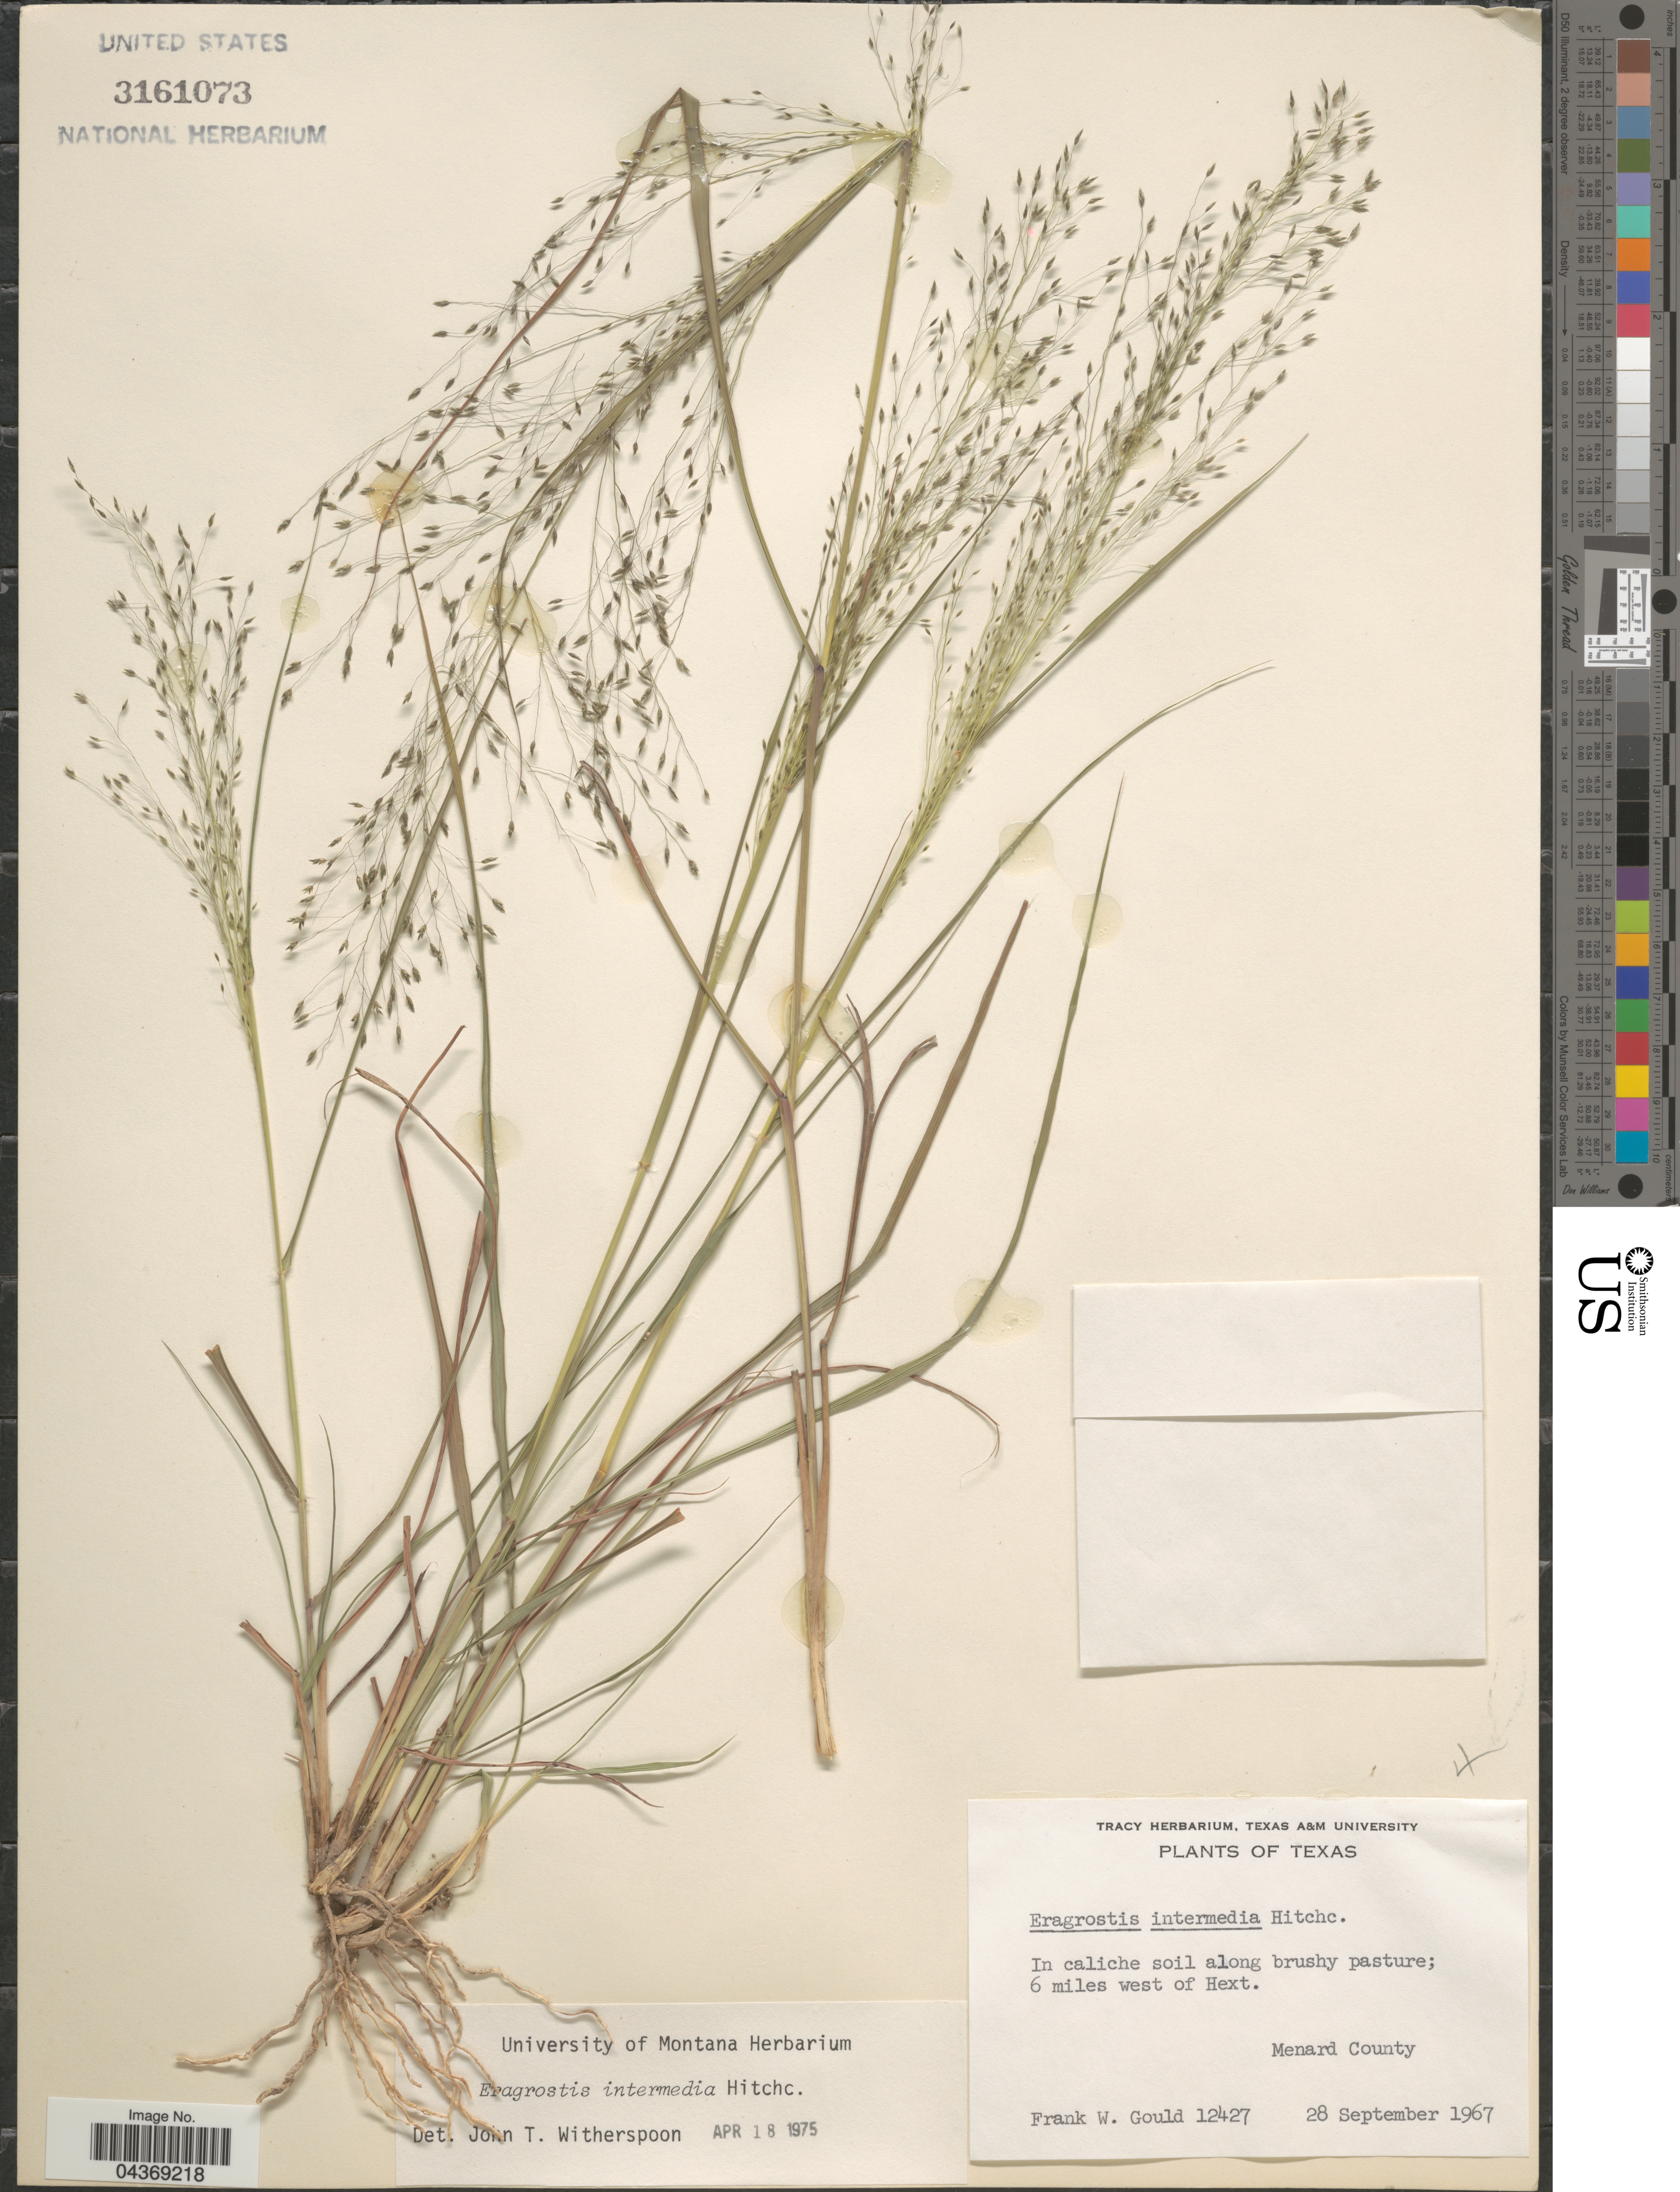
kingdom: Plantae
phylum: Tracheophyta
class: Liliopsida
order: Poales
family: Poaceae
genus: Eragrostis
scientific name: Eragrostis intermedia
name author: Hitchc.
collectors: F. W. Gould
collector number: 12427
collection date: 1967-09-28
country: United States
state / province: Texas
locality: In caliche soil along brushy pasture; 6 miles west of Hext. Menard County.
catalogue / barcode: US 3161073